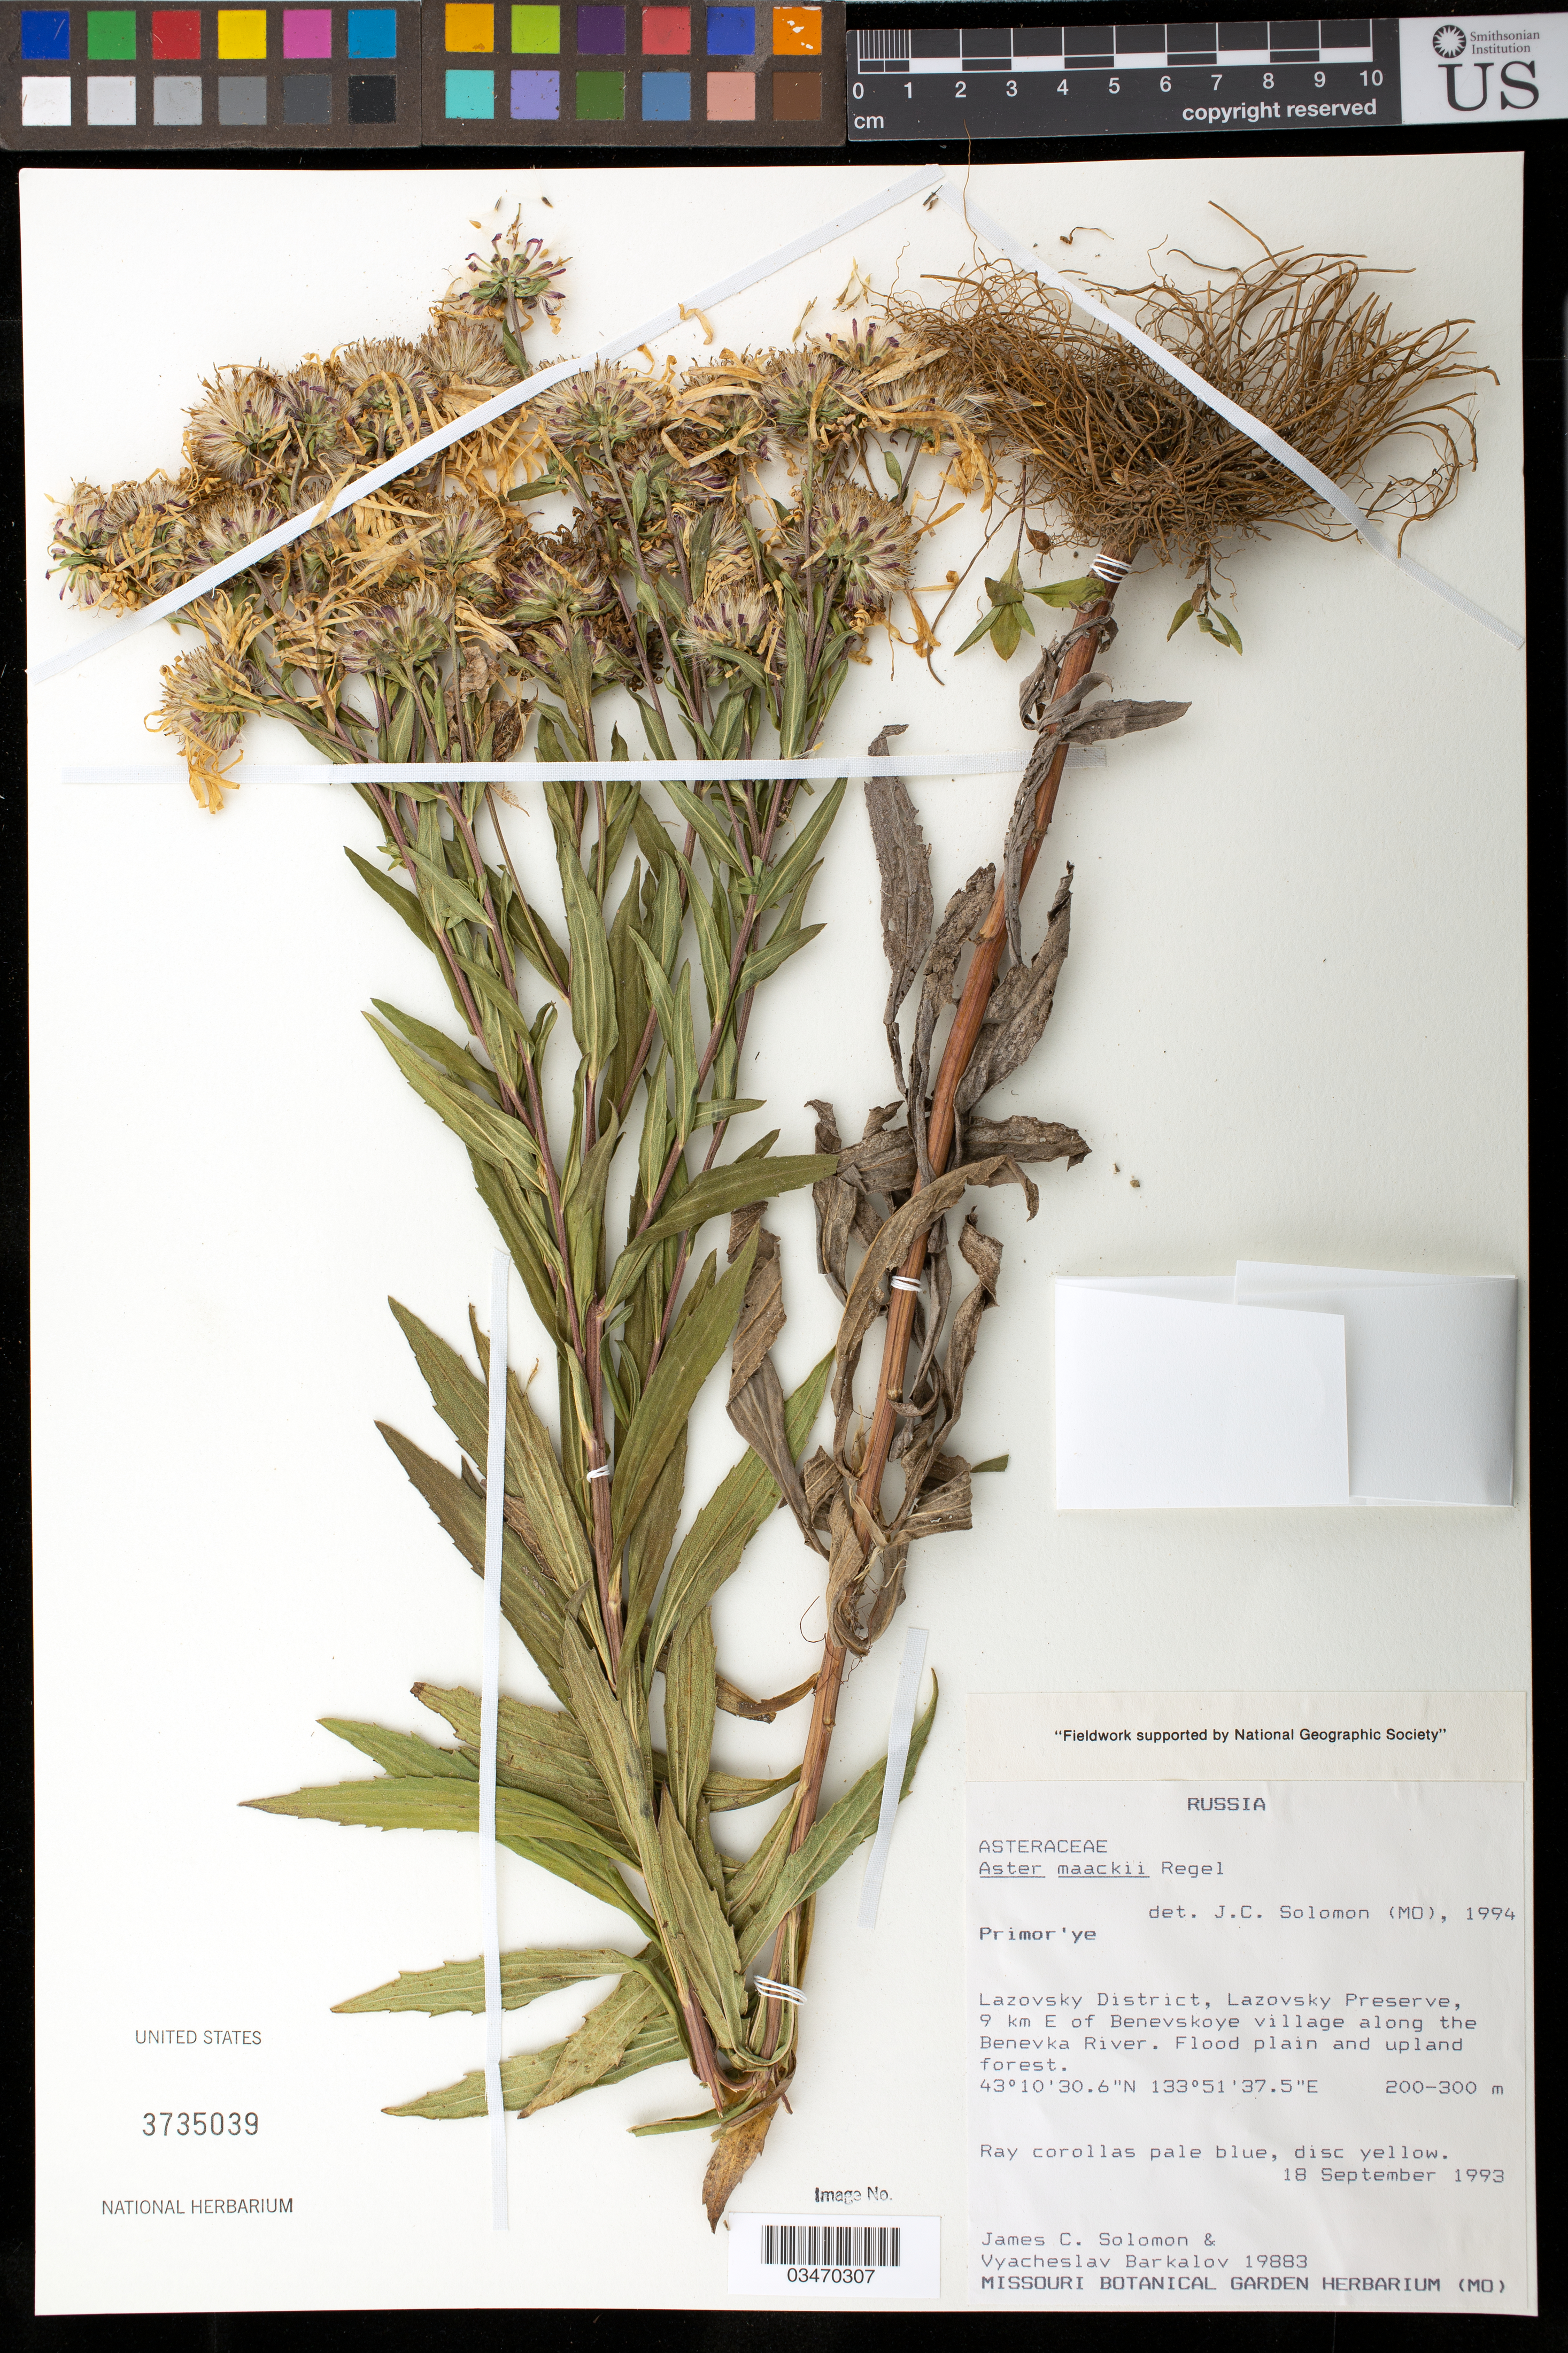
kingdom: Plantae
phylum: Tracheophyta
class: Magnoliopsida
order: Asterales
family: Asteraceae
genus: Aster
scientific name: Aster maackii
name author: Regel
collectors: J. C. Solomon & V. Barkalov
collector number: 19883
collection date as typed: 18 Sep 1993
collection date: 1993-09-18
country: Russian Federation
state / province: Primorsky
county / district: Lazovsky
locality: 9 km E of Benevskoye village along the Benevka River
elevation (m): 200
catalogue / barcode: US 3735039